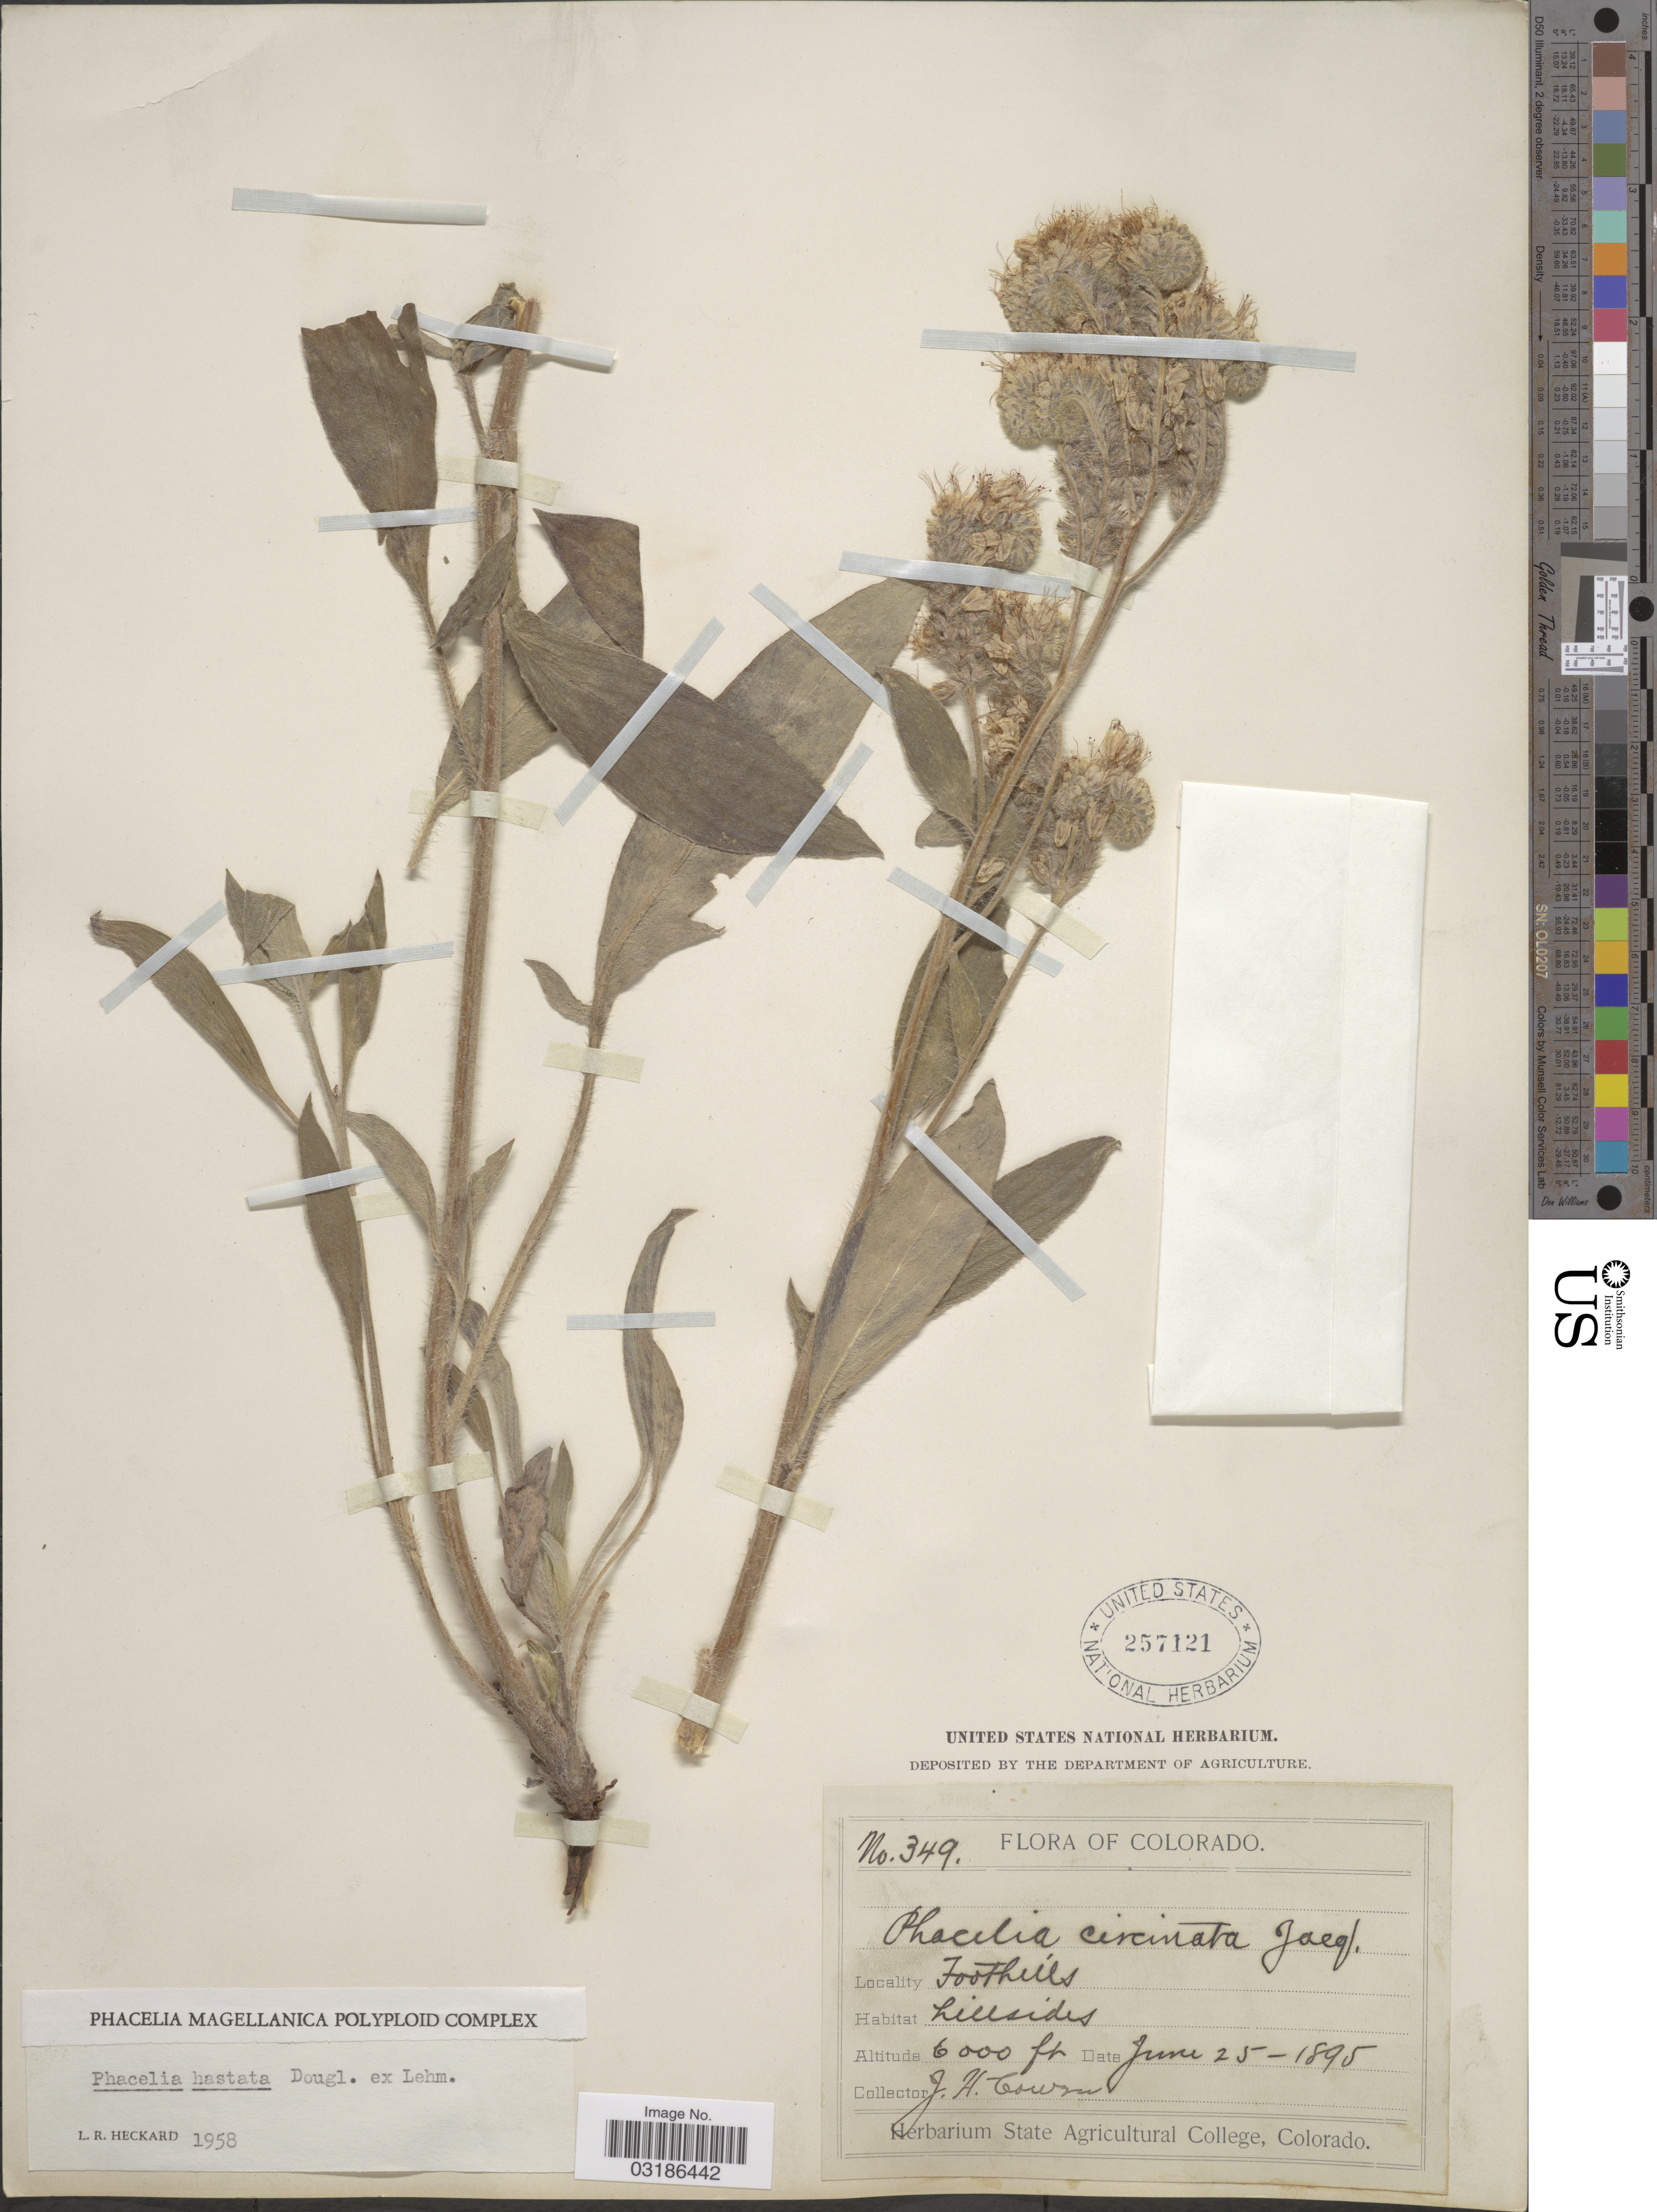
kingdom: Plantae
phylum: Tracheophyta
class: Magnoliopsida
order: Boraginales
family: Hydrophyllaceae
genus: Phacelia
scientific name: Phacelia hastata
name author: Douglas ex Lehm.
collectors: J. H. Cowen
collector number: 349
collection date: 1895-06-25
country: United States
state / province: Colorado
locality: Foothills.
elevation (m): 1829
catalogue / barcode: US 257121